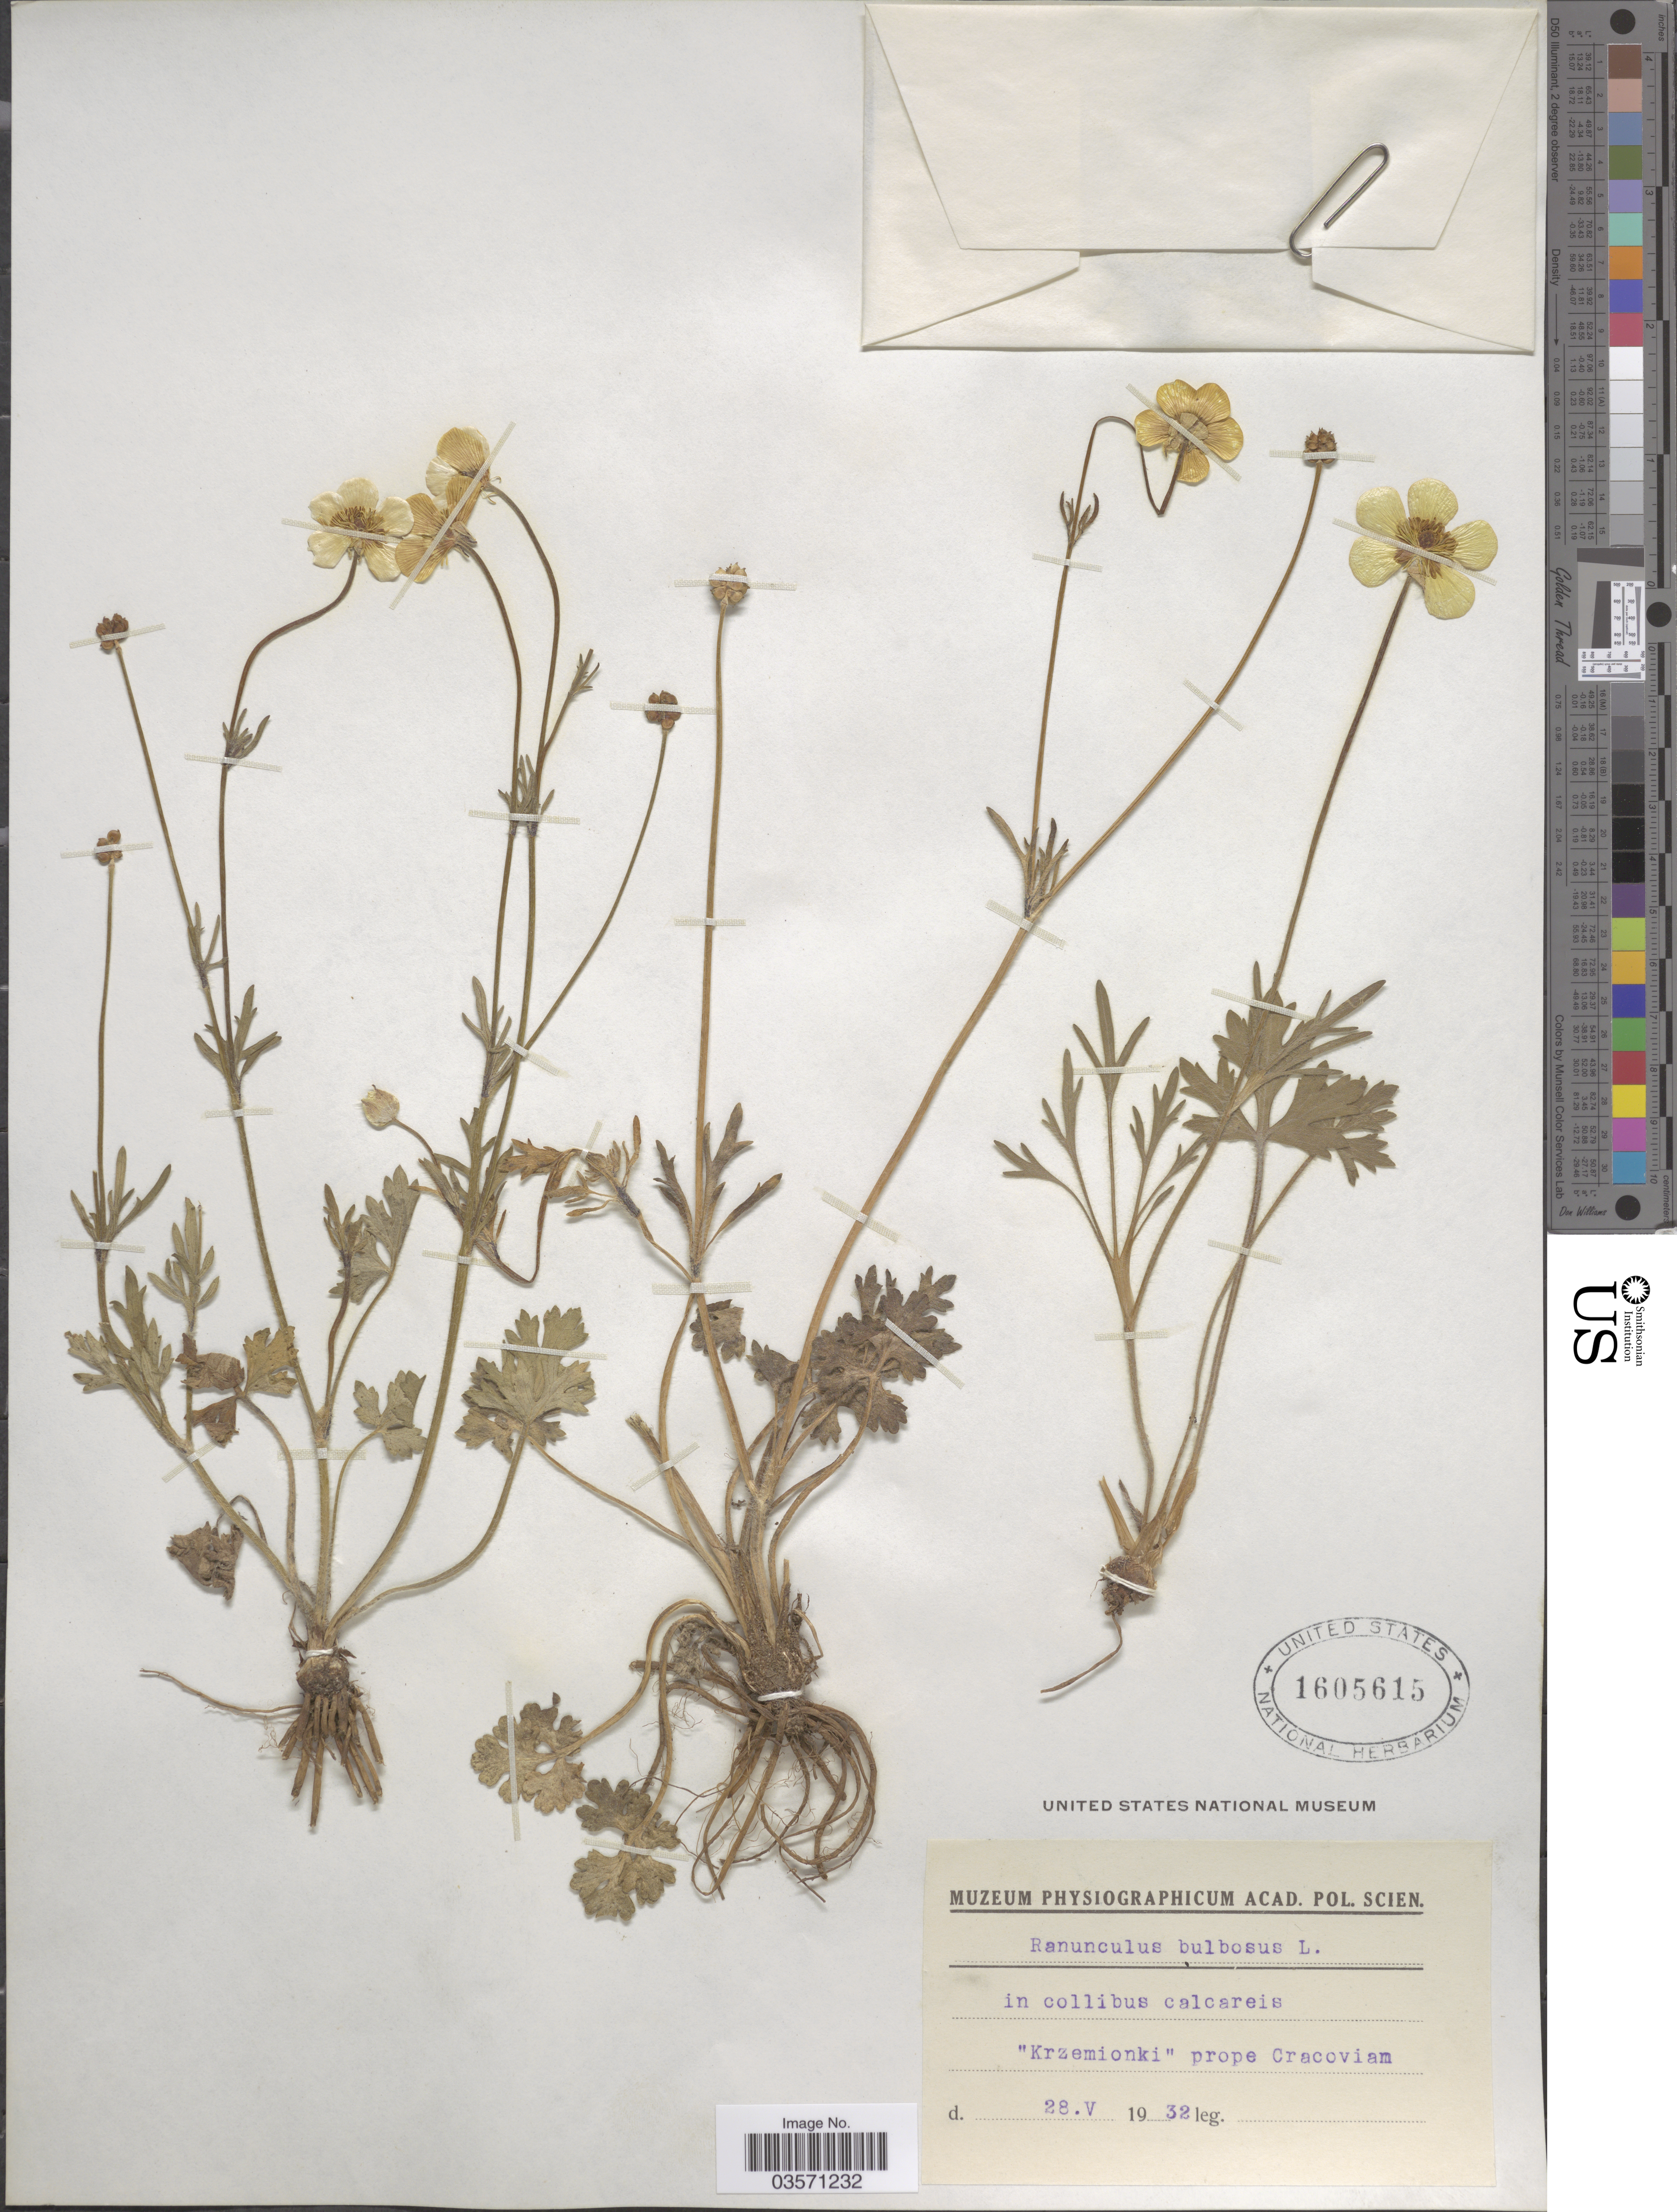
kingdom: Plantae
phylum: Tracheophyta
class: Magnoliopsida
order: Ranunculales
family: Ranunculaceae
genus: Ranunculus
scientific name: Ranunculus bulbosus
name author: L.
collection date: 1932-05-28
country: Poland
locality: In collibus calcareis "Krzemionki" prope Cracoviam.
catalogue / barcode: US 1605615